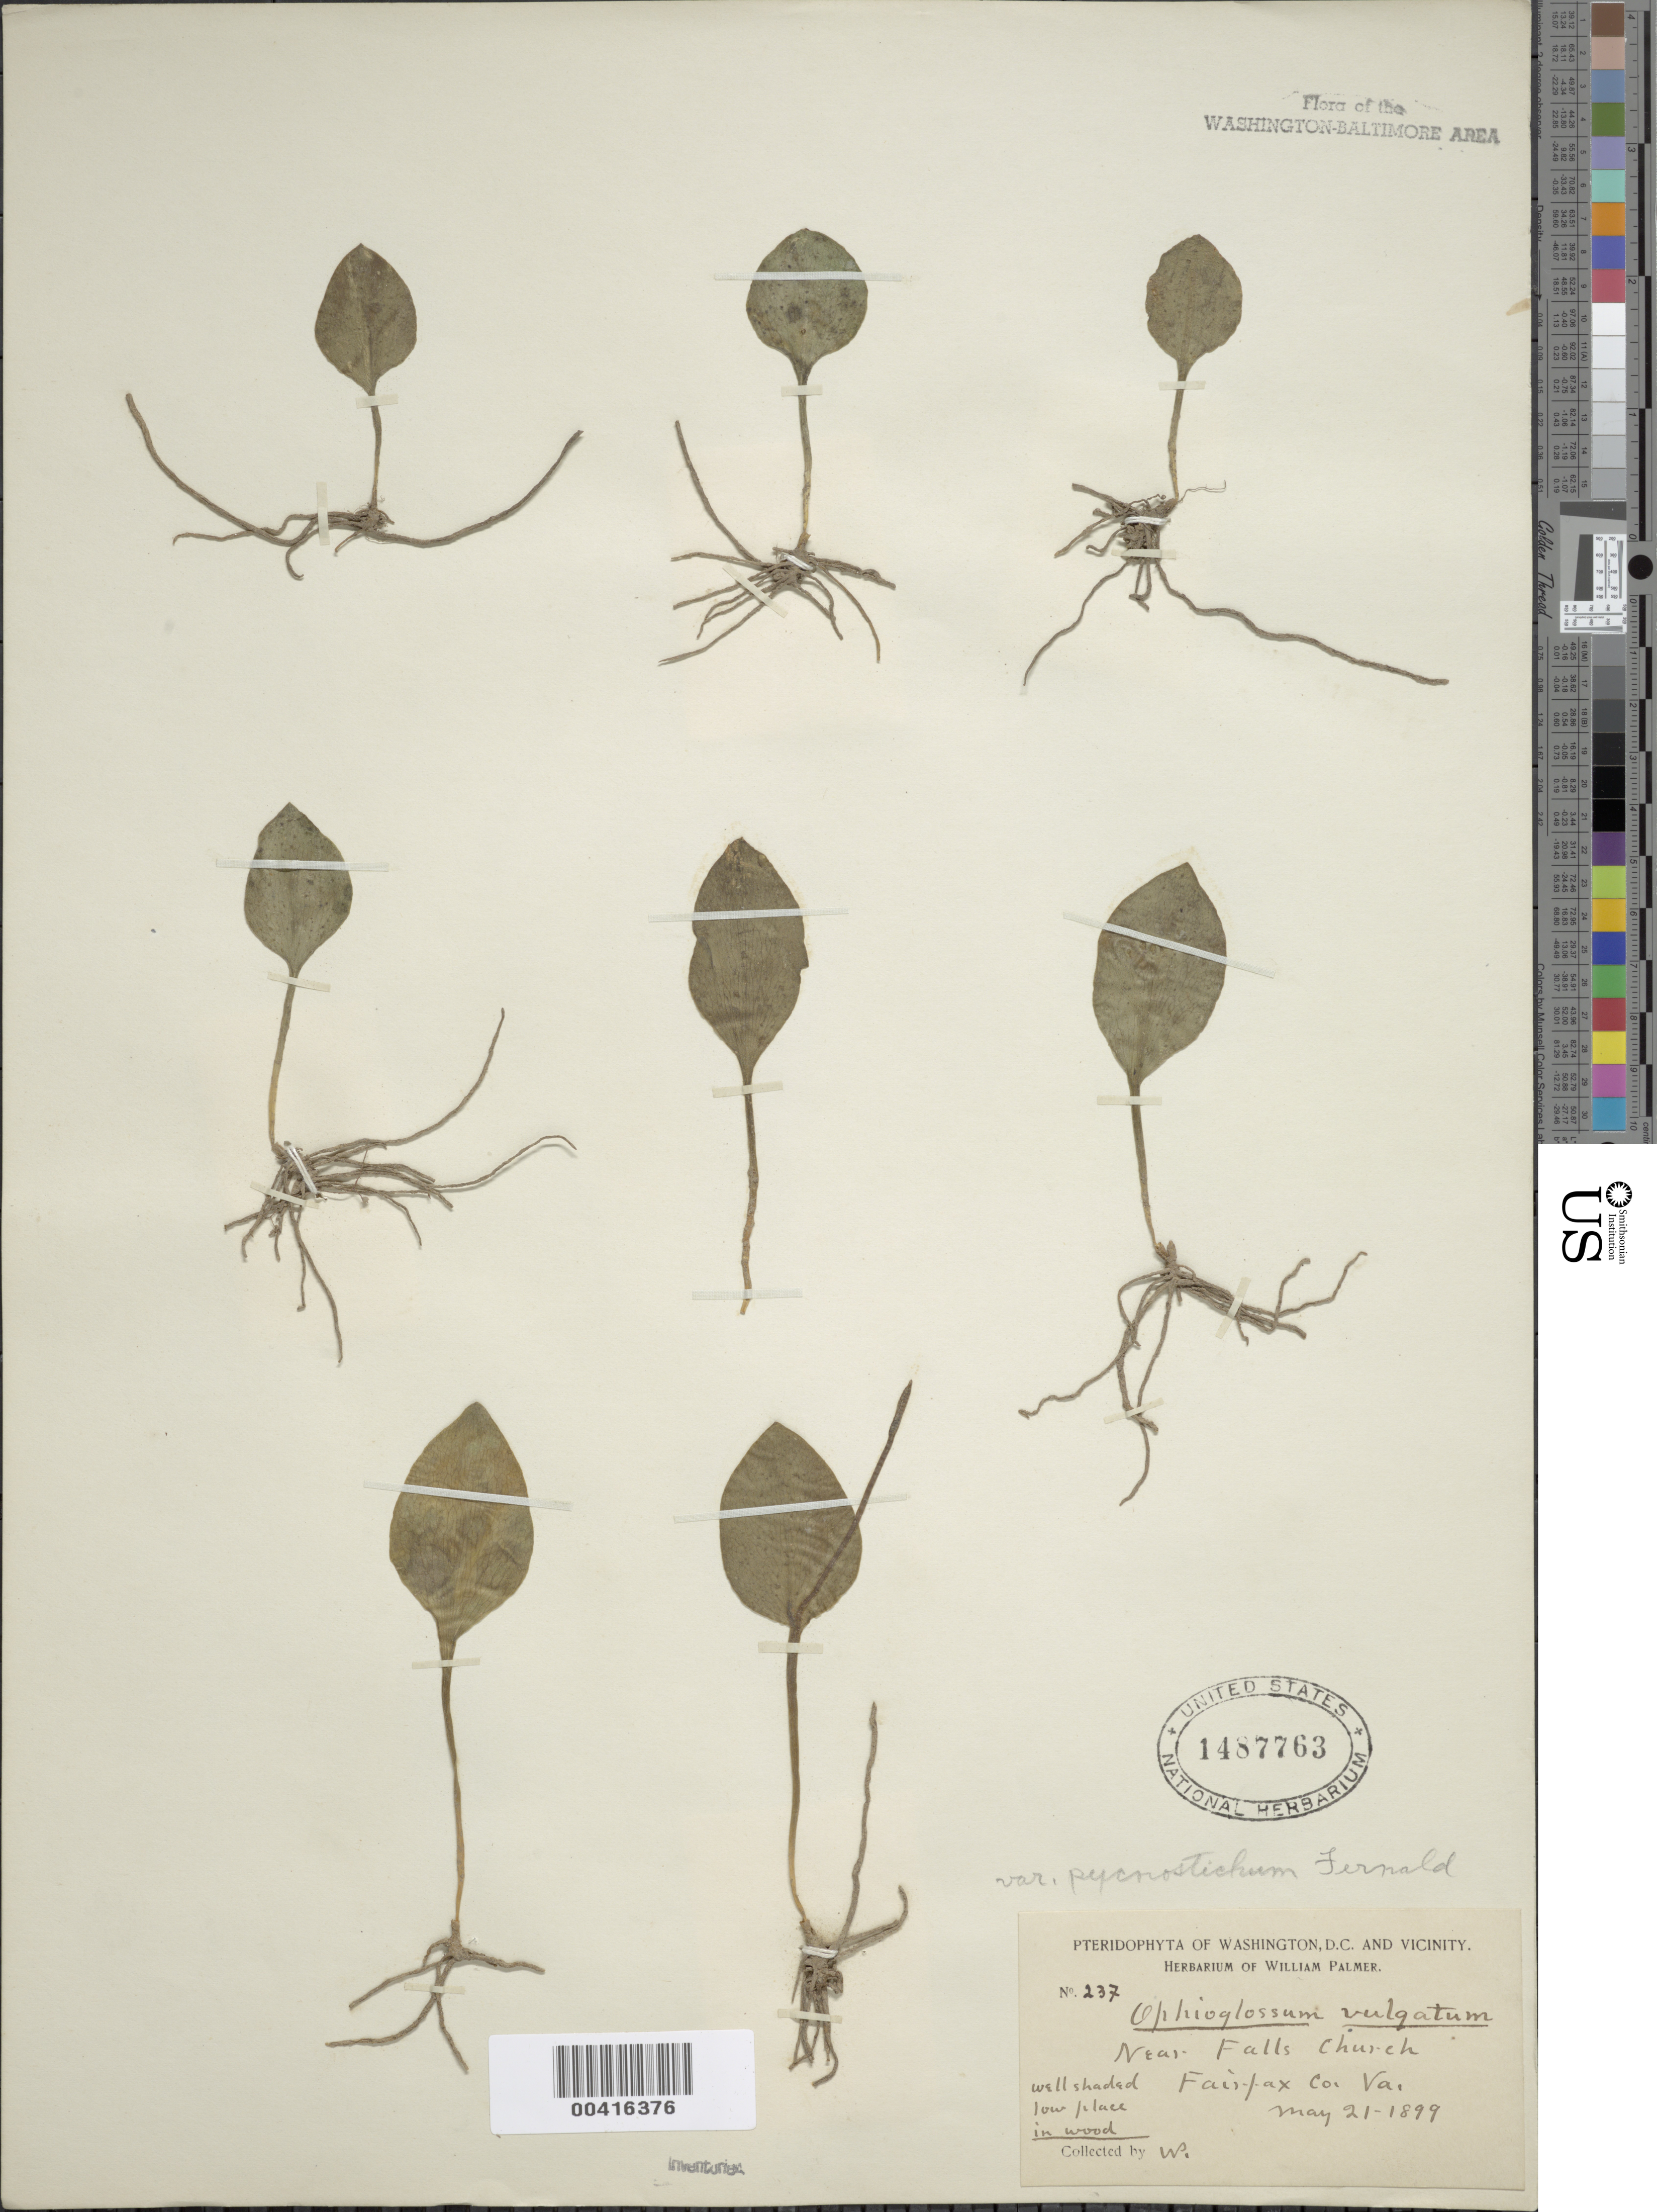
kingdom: Plantae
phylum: Tracheophyta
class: Polypodiopsida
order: Ophioglossales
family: Ophioglossaceae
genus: Ophioglossum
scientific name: Ophioglossum vulgatum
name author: L.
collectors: W. Palmer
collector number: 237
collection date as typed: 21 May 1899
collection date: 1899-05-21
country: United States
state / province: Virginia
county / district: Fairfax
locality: Near Falls Church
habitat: Well-shaded, low area, woods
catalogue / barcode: US 1487763